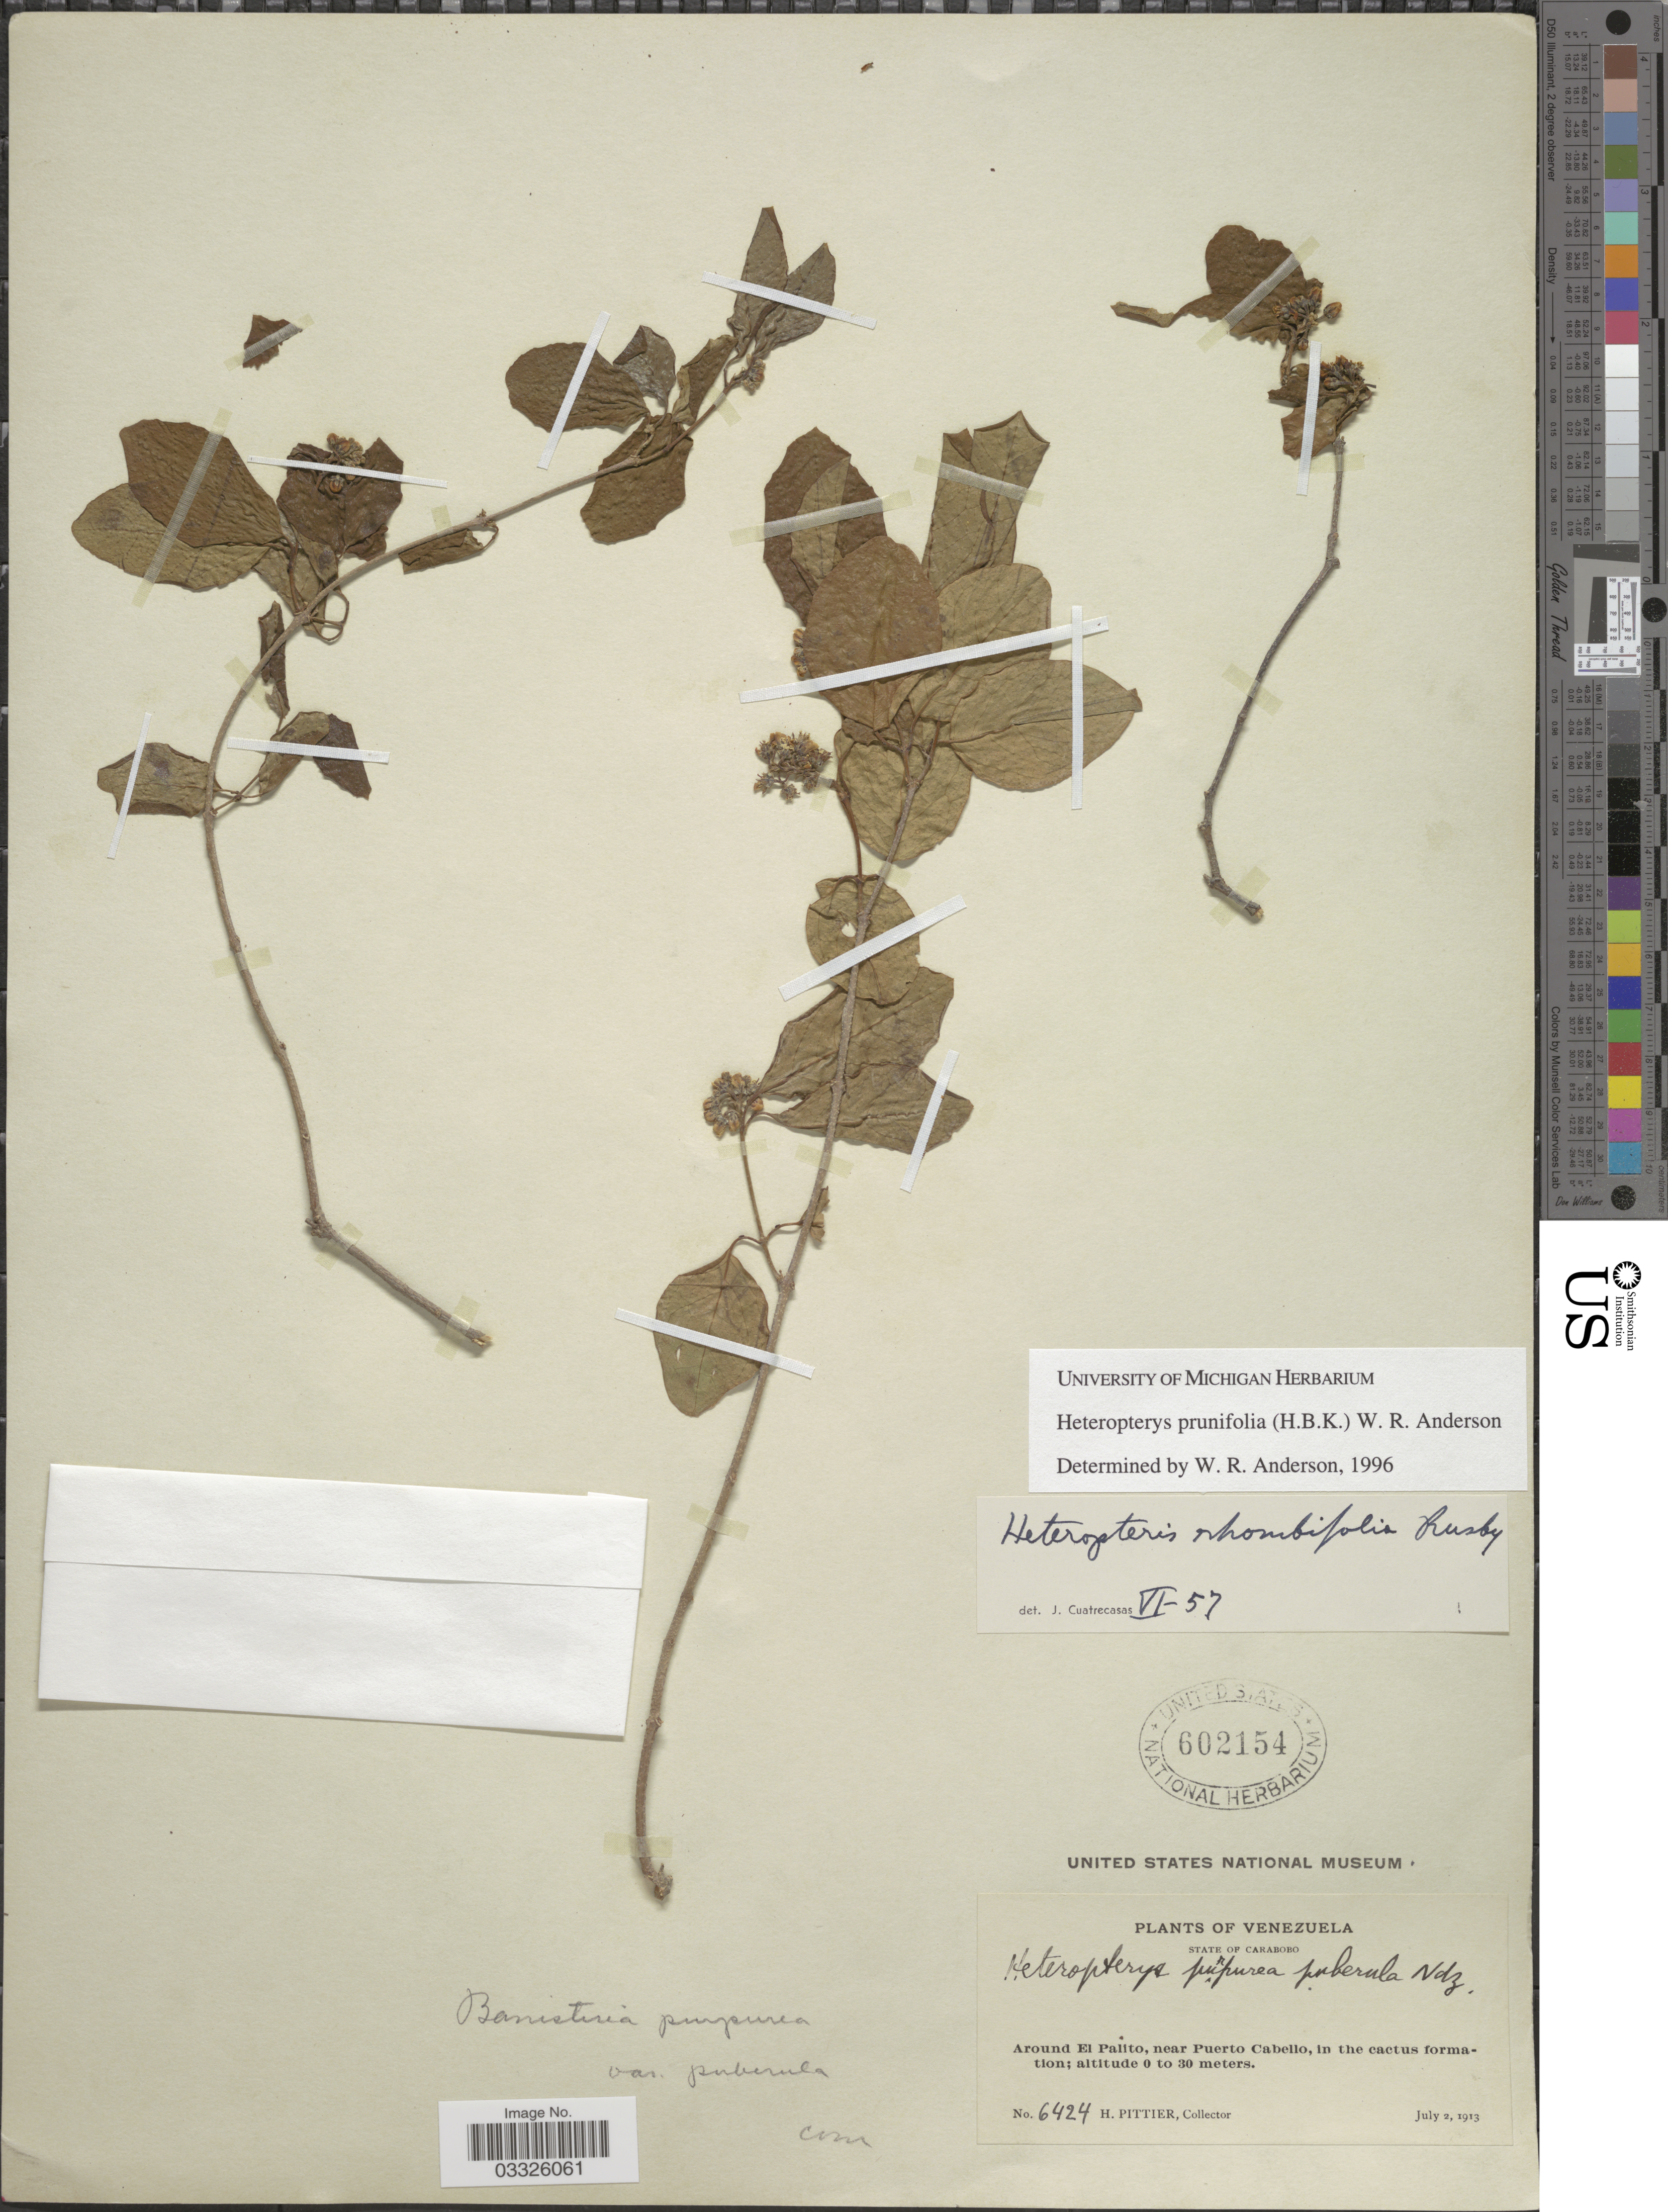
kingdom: Plantae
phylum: Tracheophyta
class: Magnoliopsida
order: Malpighiales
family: Malpighiaceae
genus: Heteropterys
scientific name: Heteropterys prunifolia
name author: (Kunth) W.R. Anderson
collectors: H. F. Pittier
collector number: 6424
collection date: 1913-07-02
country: Venezuela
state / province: Carabobo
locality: Around El Palito, near Puerto Cabello.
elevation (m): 0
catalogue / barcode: US 602154